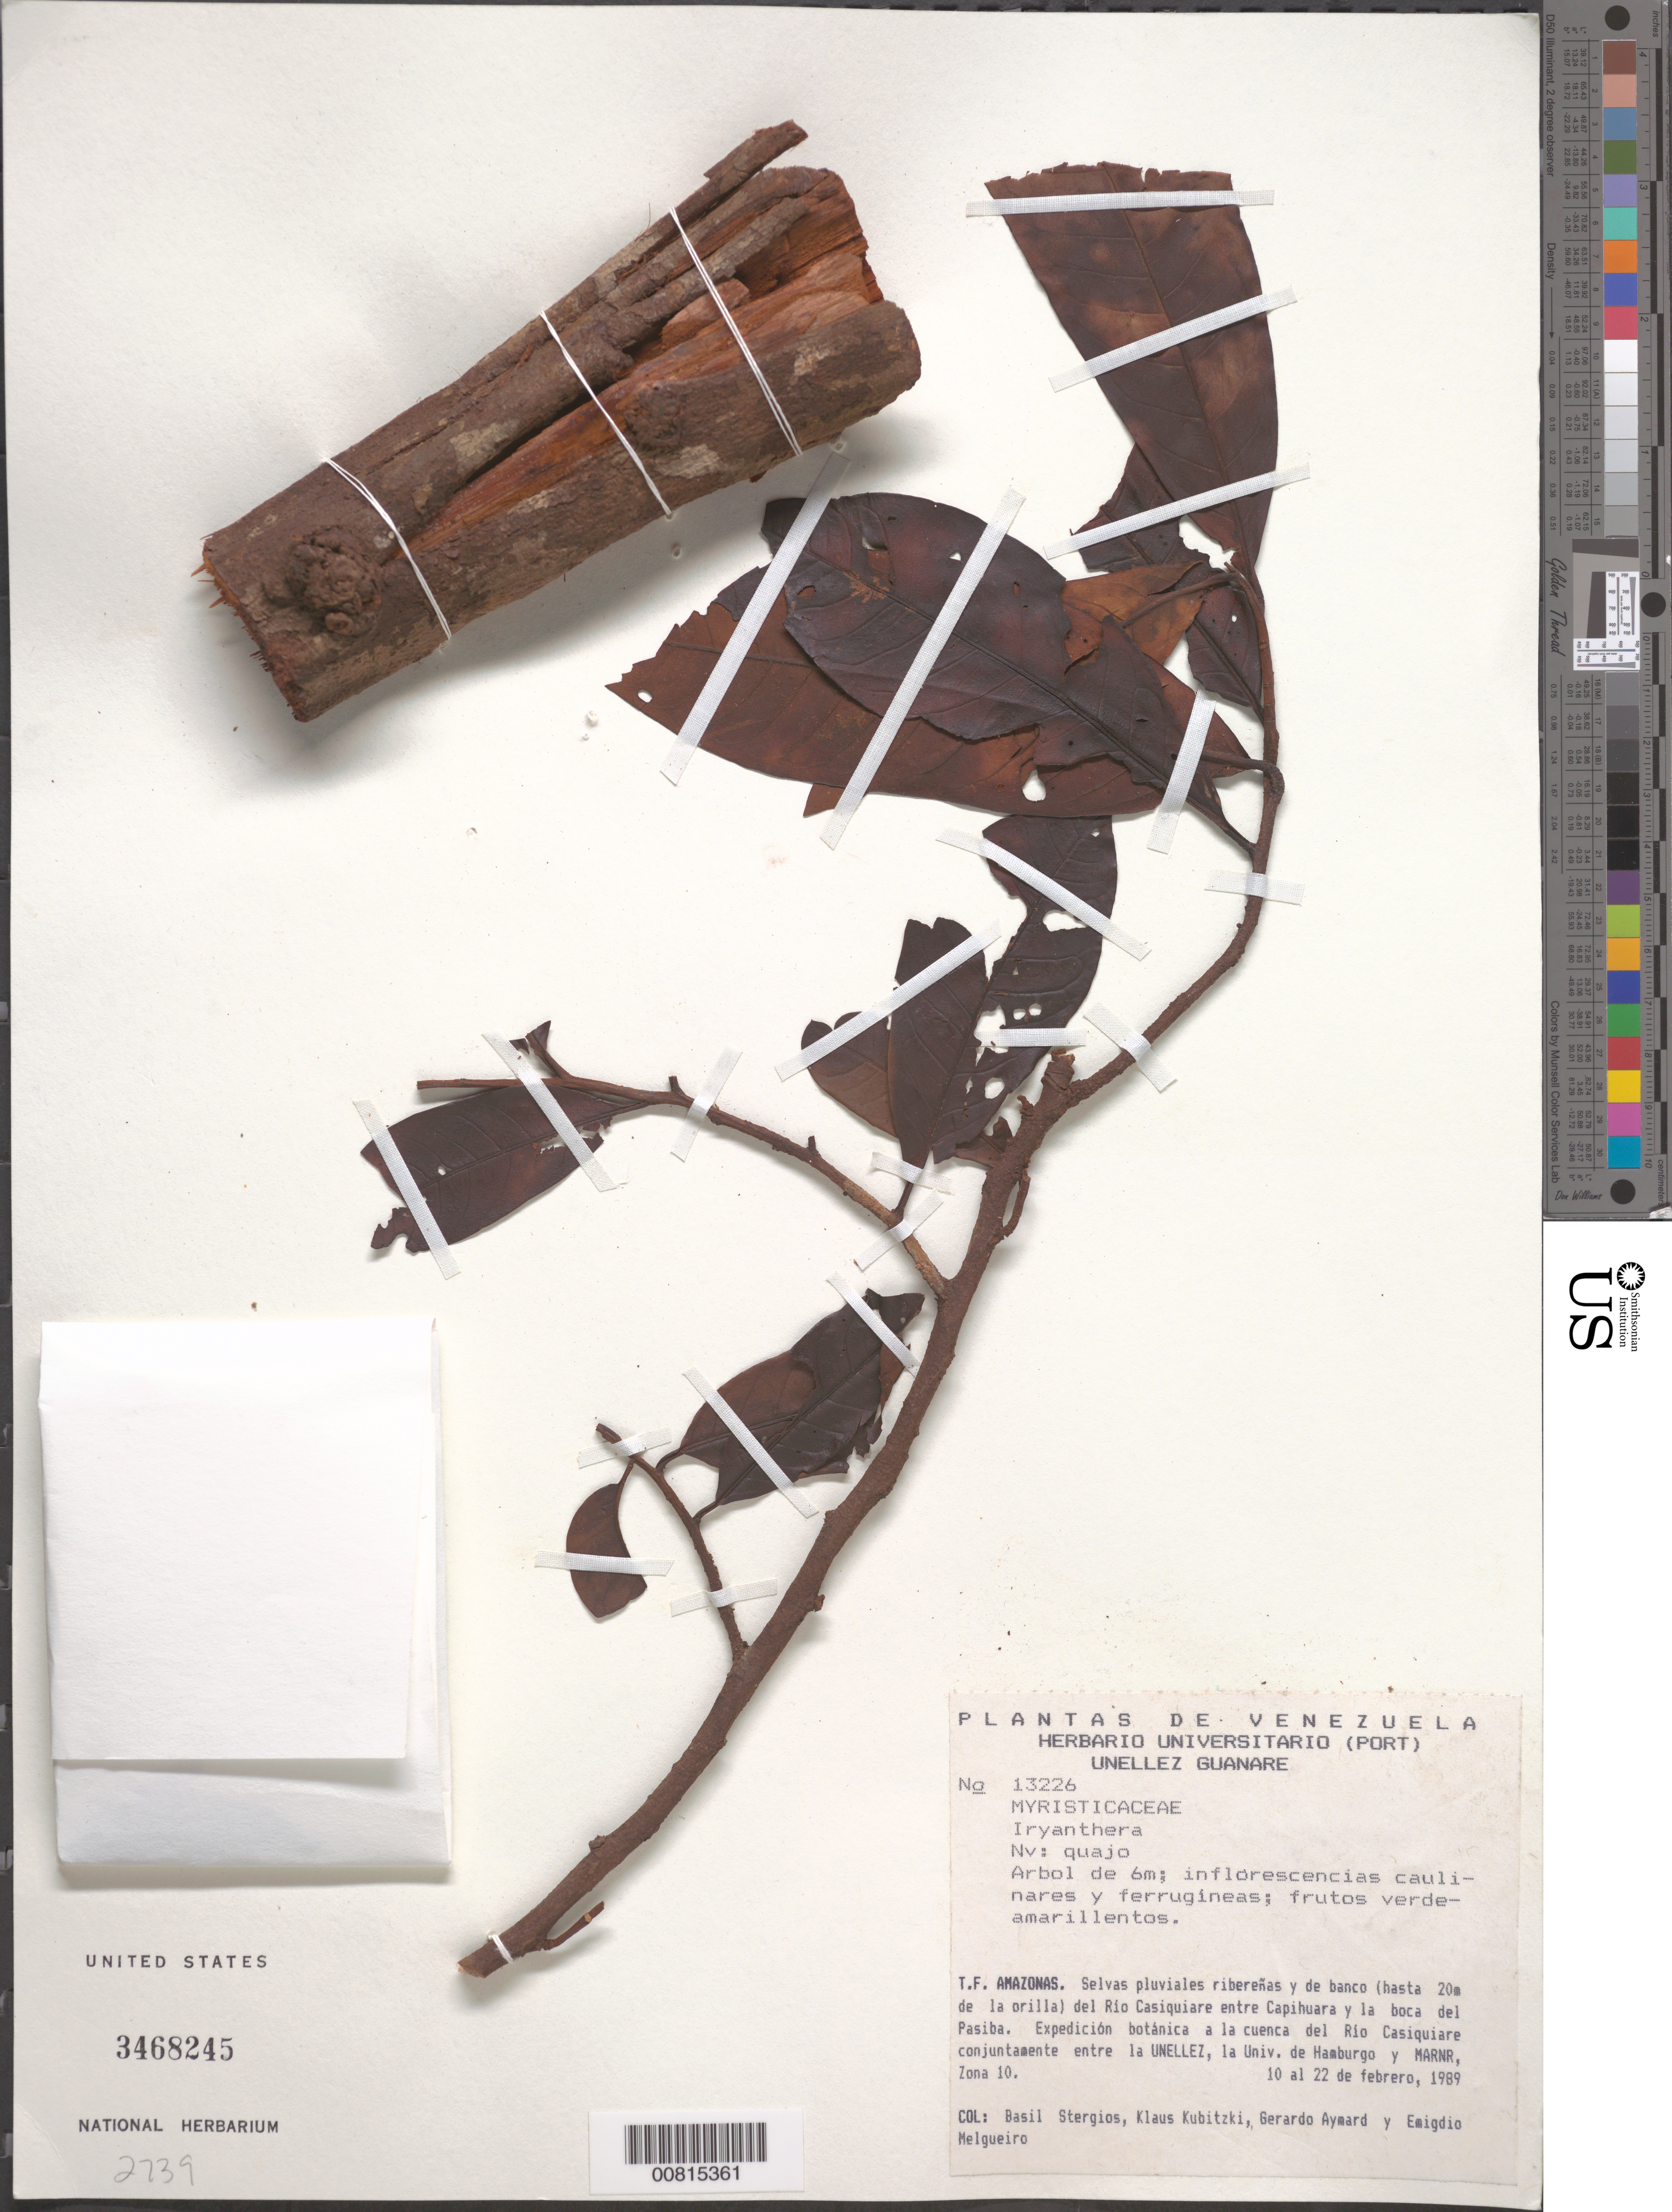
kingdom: Plantae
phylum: Tracheophyta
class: Magnoliopsida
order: Magnoliales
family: Myristicaceae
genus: Iryanthera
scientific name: Iryanthera sp.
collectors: B. G. Stergios, K. Kubitzki, G. A. Aymard & E. Melgueiro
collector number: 13226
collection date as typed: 10-Feb-89 to 22-Feb-89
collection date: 1989-02-10/1989-02-22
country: Venezuela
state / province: Amazonas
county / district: Río Negro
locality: Río Casiquiare, entre Capihuara y la boca del Pasiba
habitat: Selvas pluviales ribereñas y de banco del río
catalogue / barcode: US 3468245